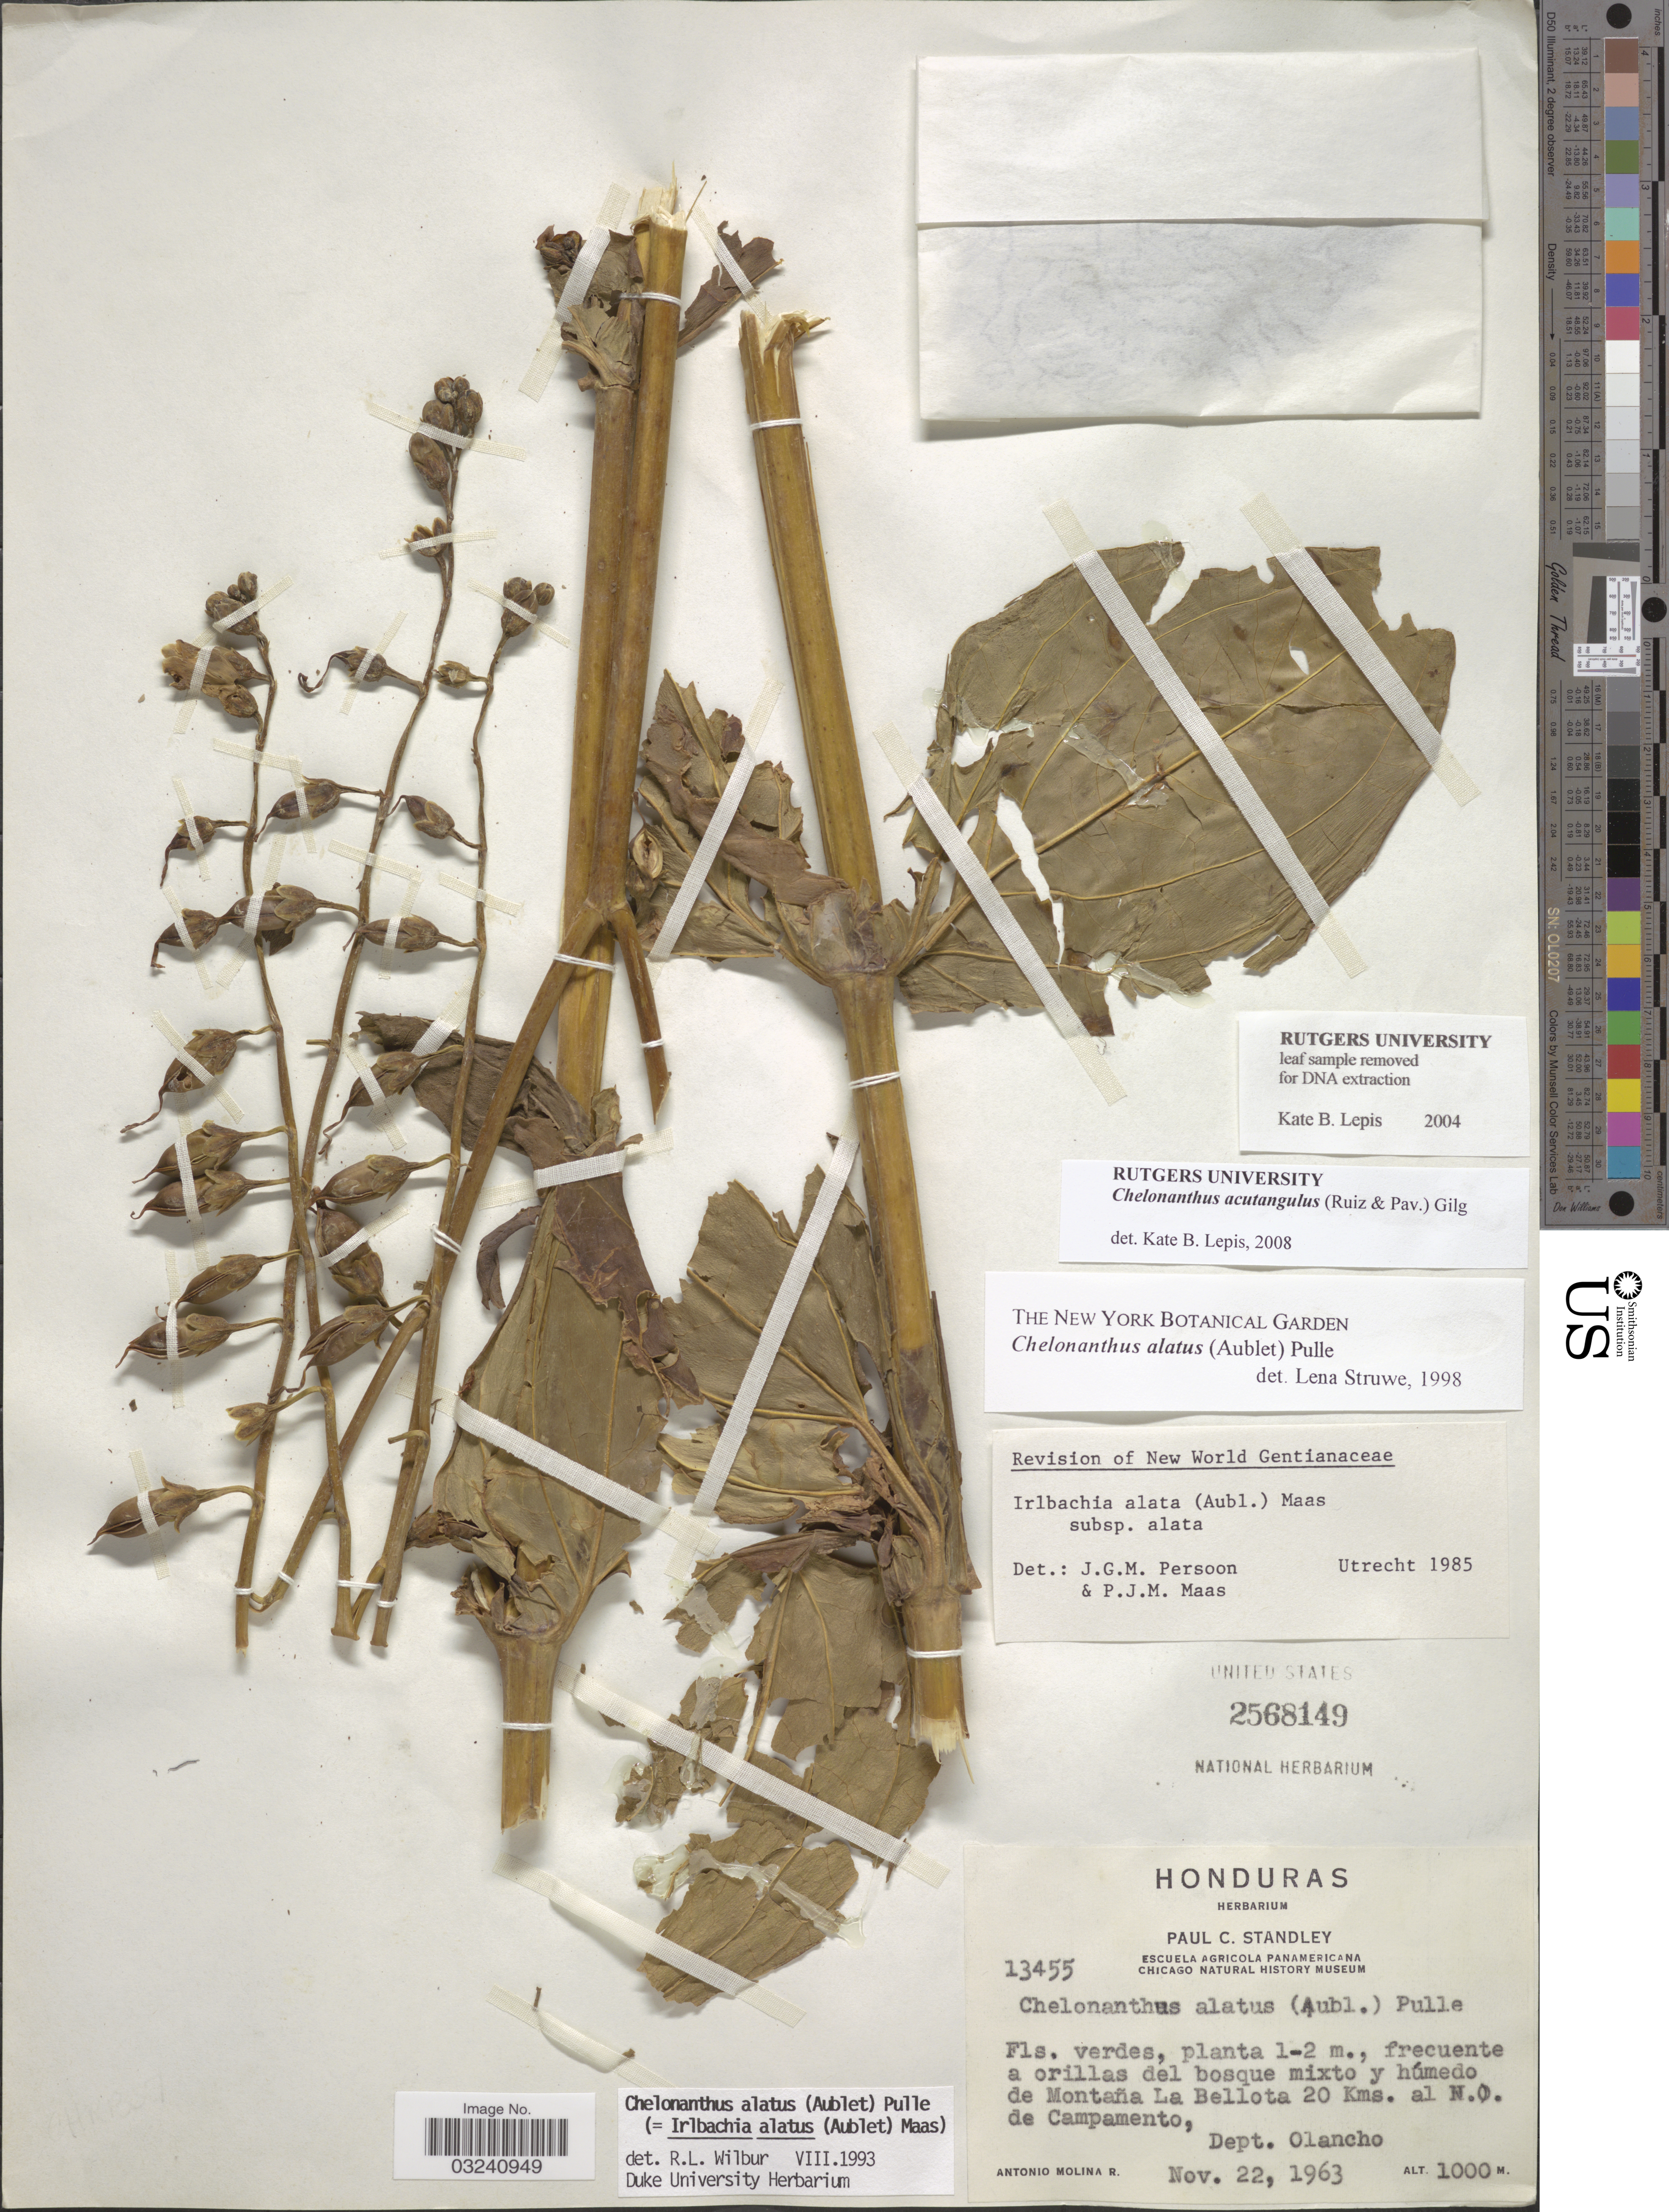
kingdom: Plantae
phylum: Tracheophyta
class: Magnoliopsida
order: Gentianales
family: Gentianaceae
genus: Chelonanthus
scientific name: Chelonanthus acutangulus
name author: (Ruiz & Pav.) Gilg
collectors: A. Molina R.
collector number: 13455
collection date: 1963-11-22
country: Honduras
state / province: Olancho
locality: Montaña La Bellota 20 Kms. al N. O. de Campamento, Dept. Olancho.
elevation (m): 1000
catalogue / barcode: US 2568149